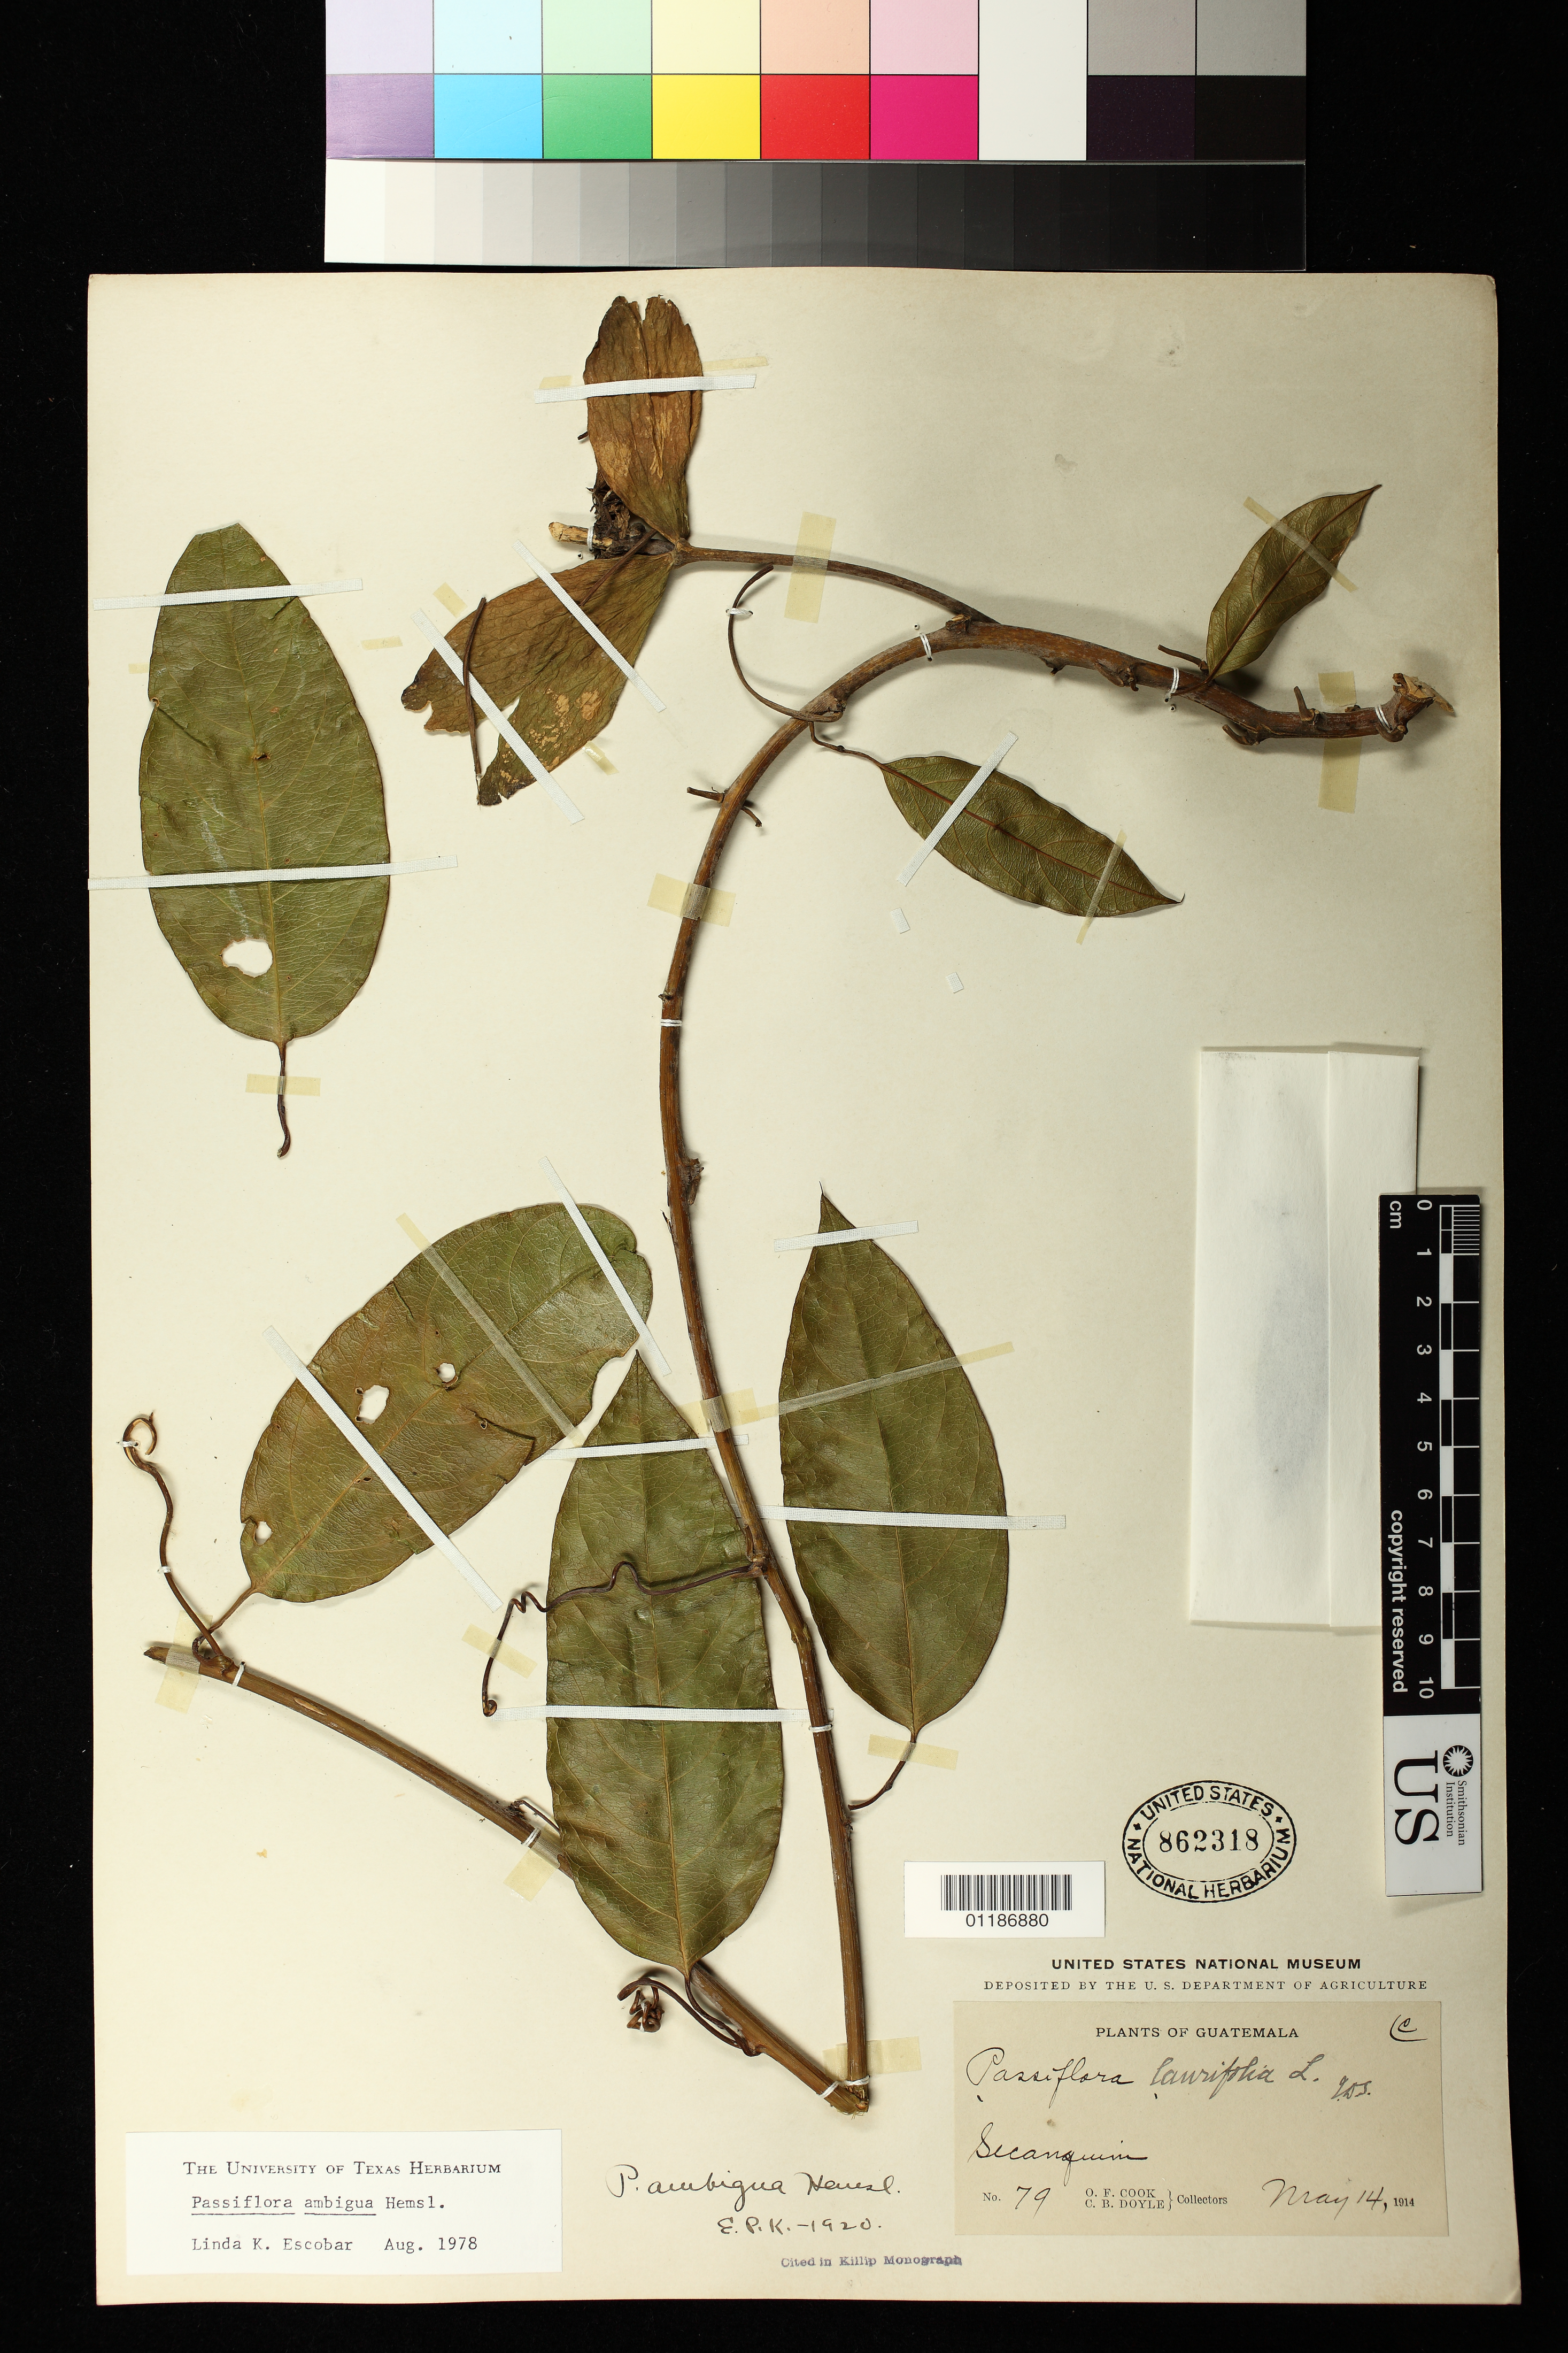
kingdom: Plantae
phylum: Tracheophyta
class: Magnoliopsida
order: Malpighiales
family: Passifloraceae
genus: Passiflora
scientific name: Passiflora ambigua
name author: Hemsl.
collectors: O. F. Cook & C. Doyle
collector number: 79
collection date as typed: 14 May 1914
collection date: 1914-05-14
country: Guatemala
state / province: Alta Verapaz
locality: Secanquim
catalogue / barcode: US 862318